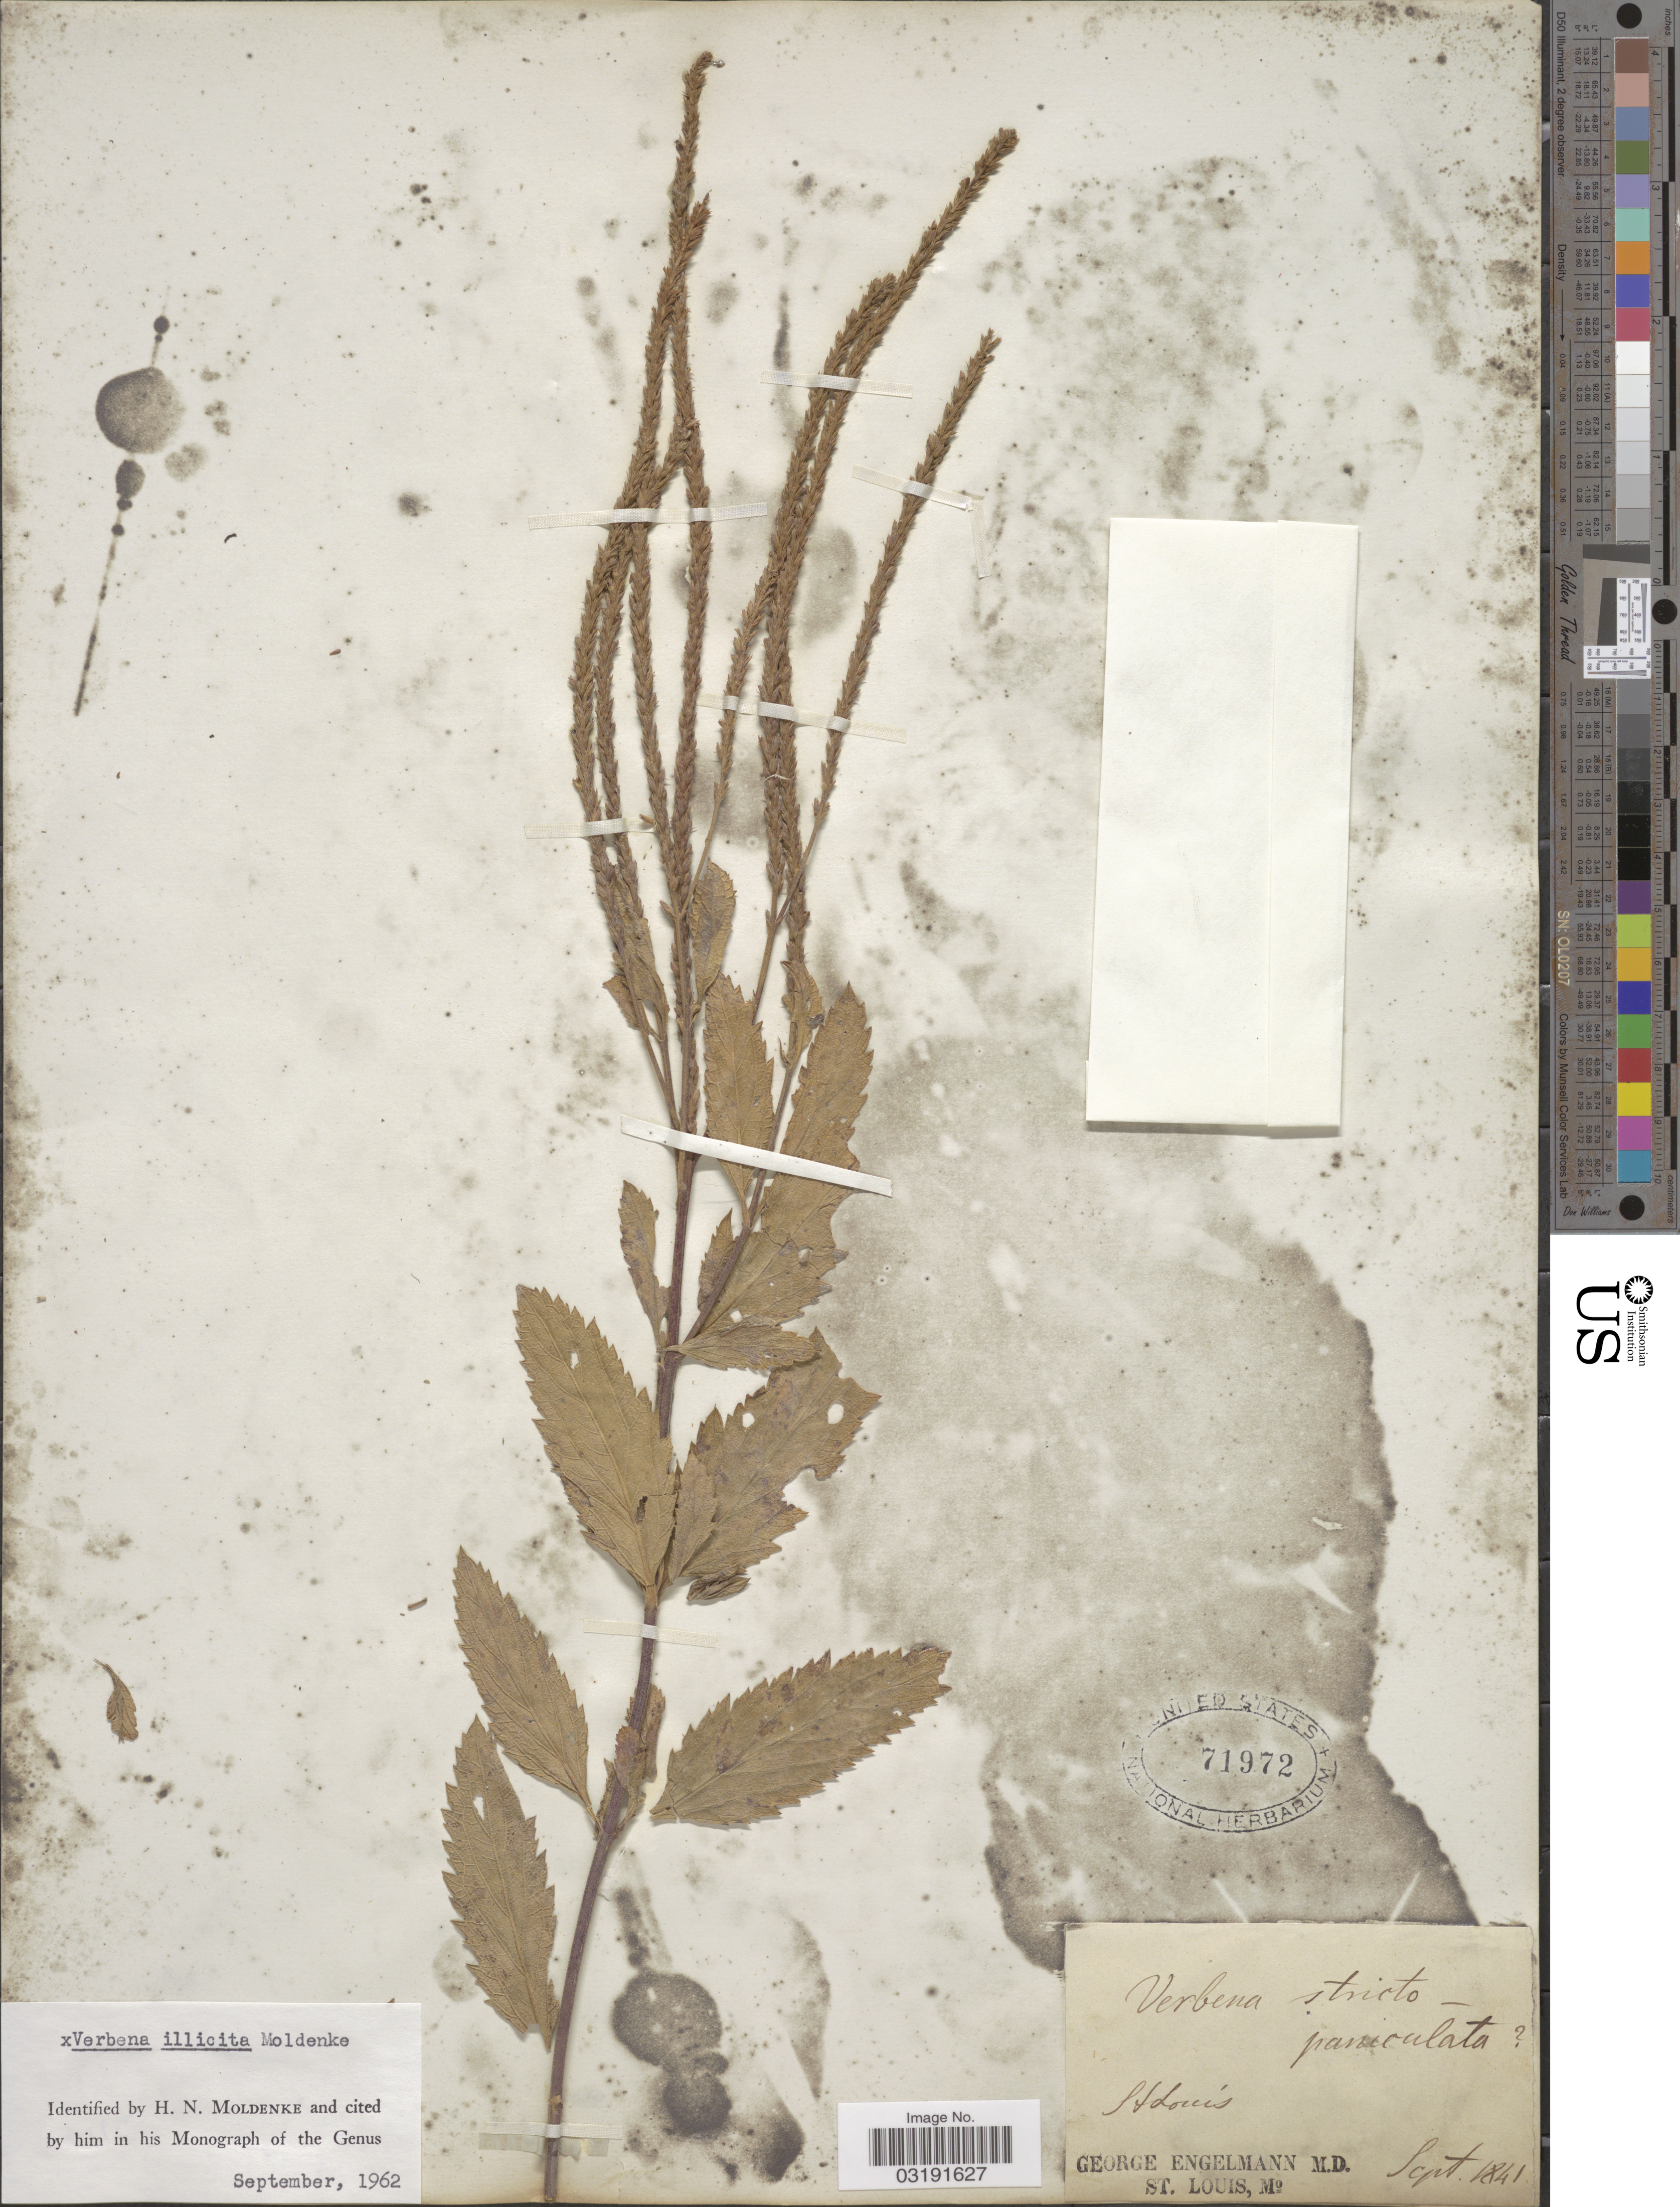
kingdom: Plantae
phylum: Tracheophyta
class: Magnoliopsida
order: Lamiales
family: Verbenaceae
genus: Verbena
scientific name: Verbena x illicita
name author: Moldenke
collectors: G. Engelmann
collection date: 1841-09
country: United States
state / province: Missouri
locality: St. Louis.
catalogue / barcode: US 71972